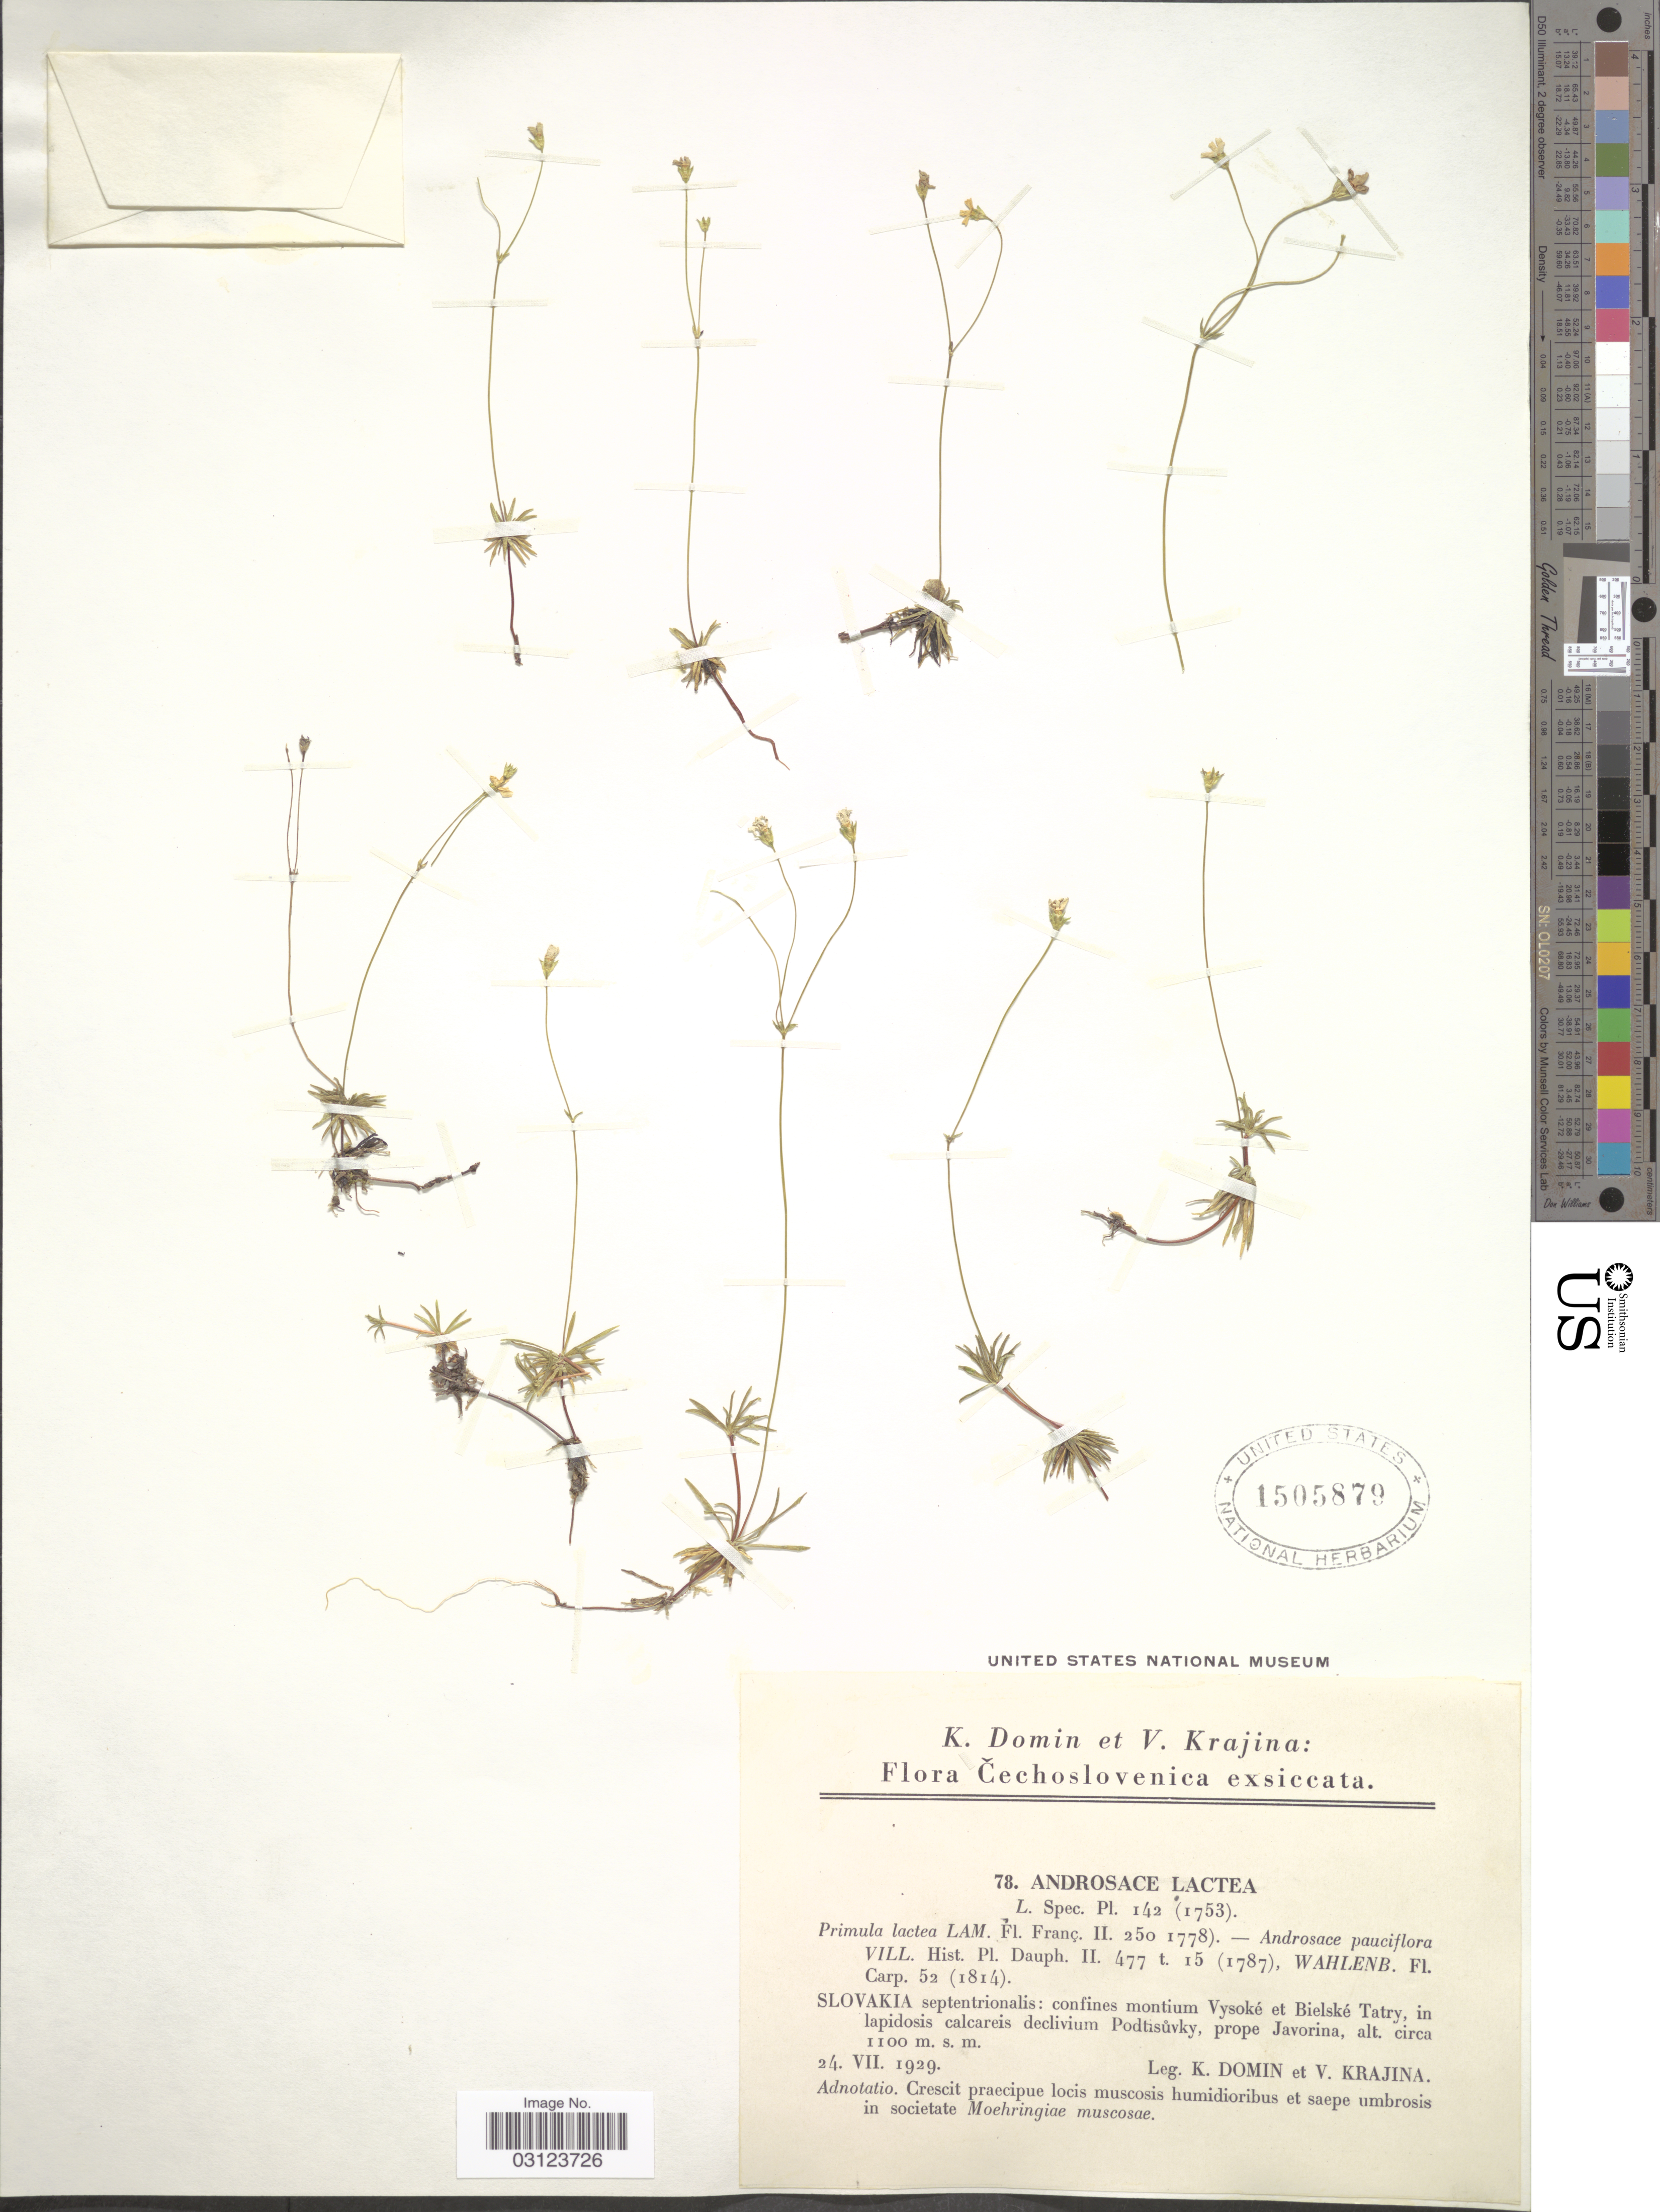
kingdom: Plantae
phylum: Tracheophyta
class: Magnoliopsida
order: Ericales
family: Primulaceae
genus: Androsace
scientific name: Androsace lactea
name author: L.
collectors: K. Domin & V. Krajina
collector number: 78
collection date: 1929-07-24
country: Czechia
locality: Cechoslovenica. Slovakia septentrionalis: confines montium Vysoké et Bielské Tatry, in lapidosis calcareis declivium Podtisuvky, prope Javorina.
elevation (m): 1100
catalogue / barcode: US 1505879